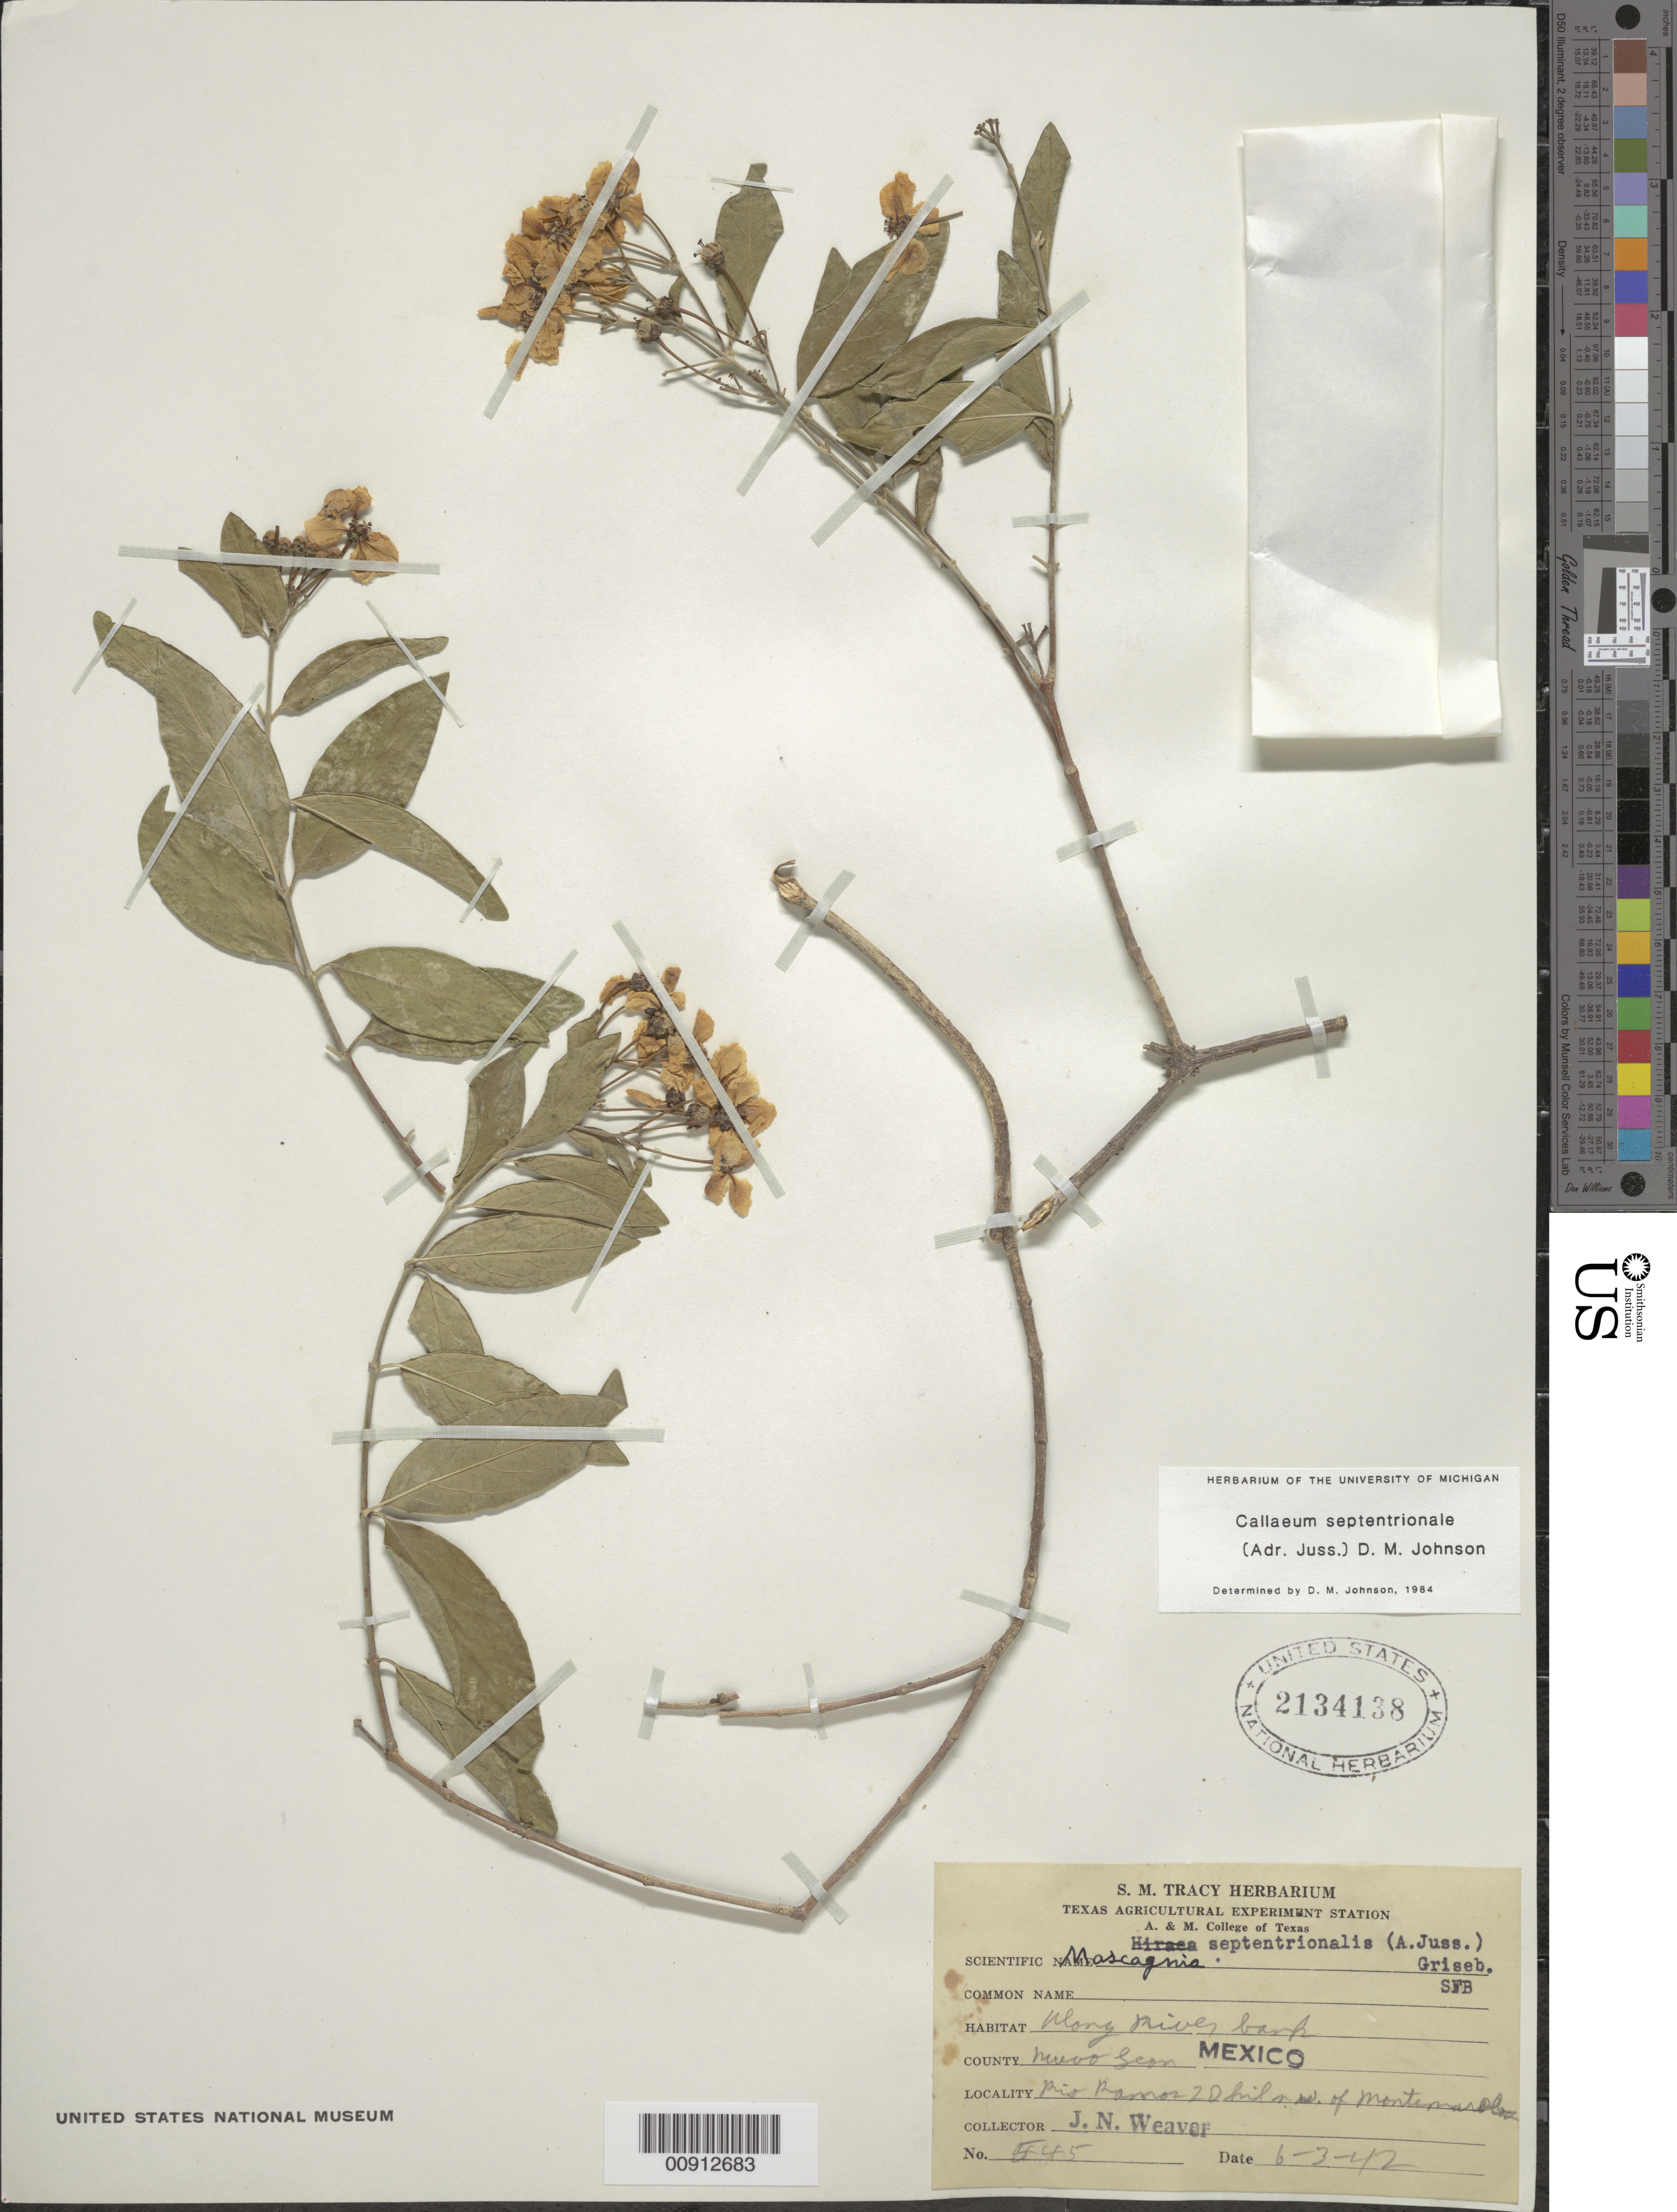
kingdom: Plantae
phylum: Tracheophyta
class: Magnoliopsida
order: Malpighiales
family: Malpighiaceae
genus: Callaeum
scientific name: Callaeum septentrionale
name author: (A. Juss.) D.M. Johnson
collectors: J. N. Weaver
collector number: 545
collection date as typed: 03 Jun 1942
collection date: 1942-06-03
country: Mexico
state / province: Nuevo León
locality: Río Ramos 20 km NW of Montemorelos, Nuevo León.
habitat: Along river bank.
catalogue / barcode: US 2134138